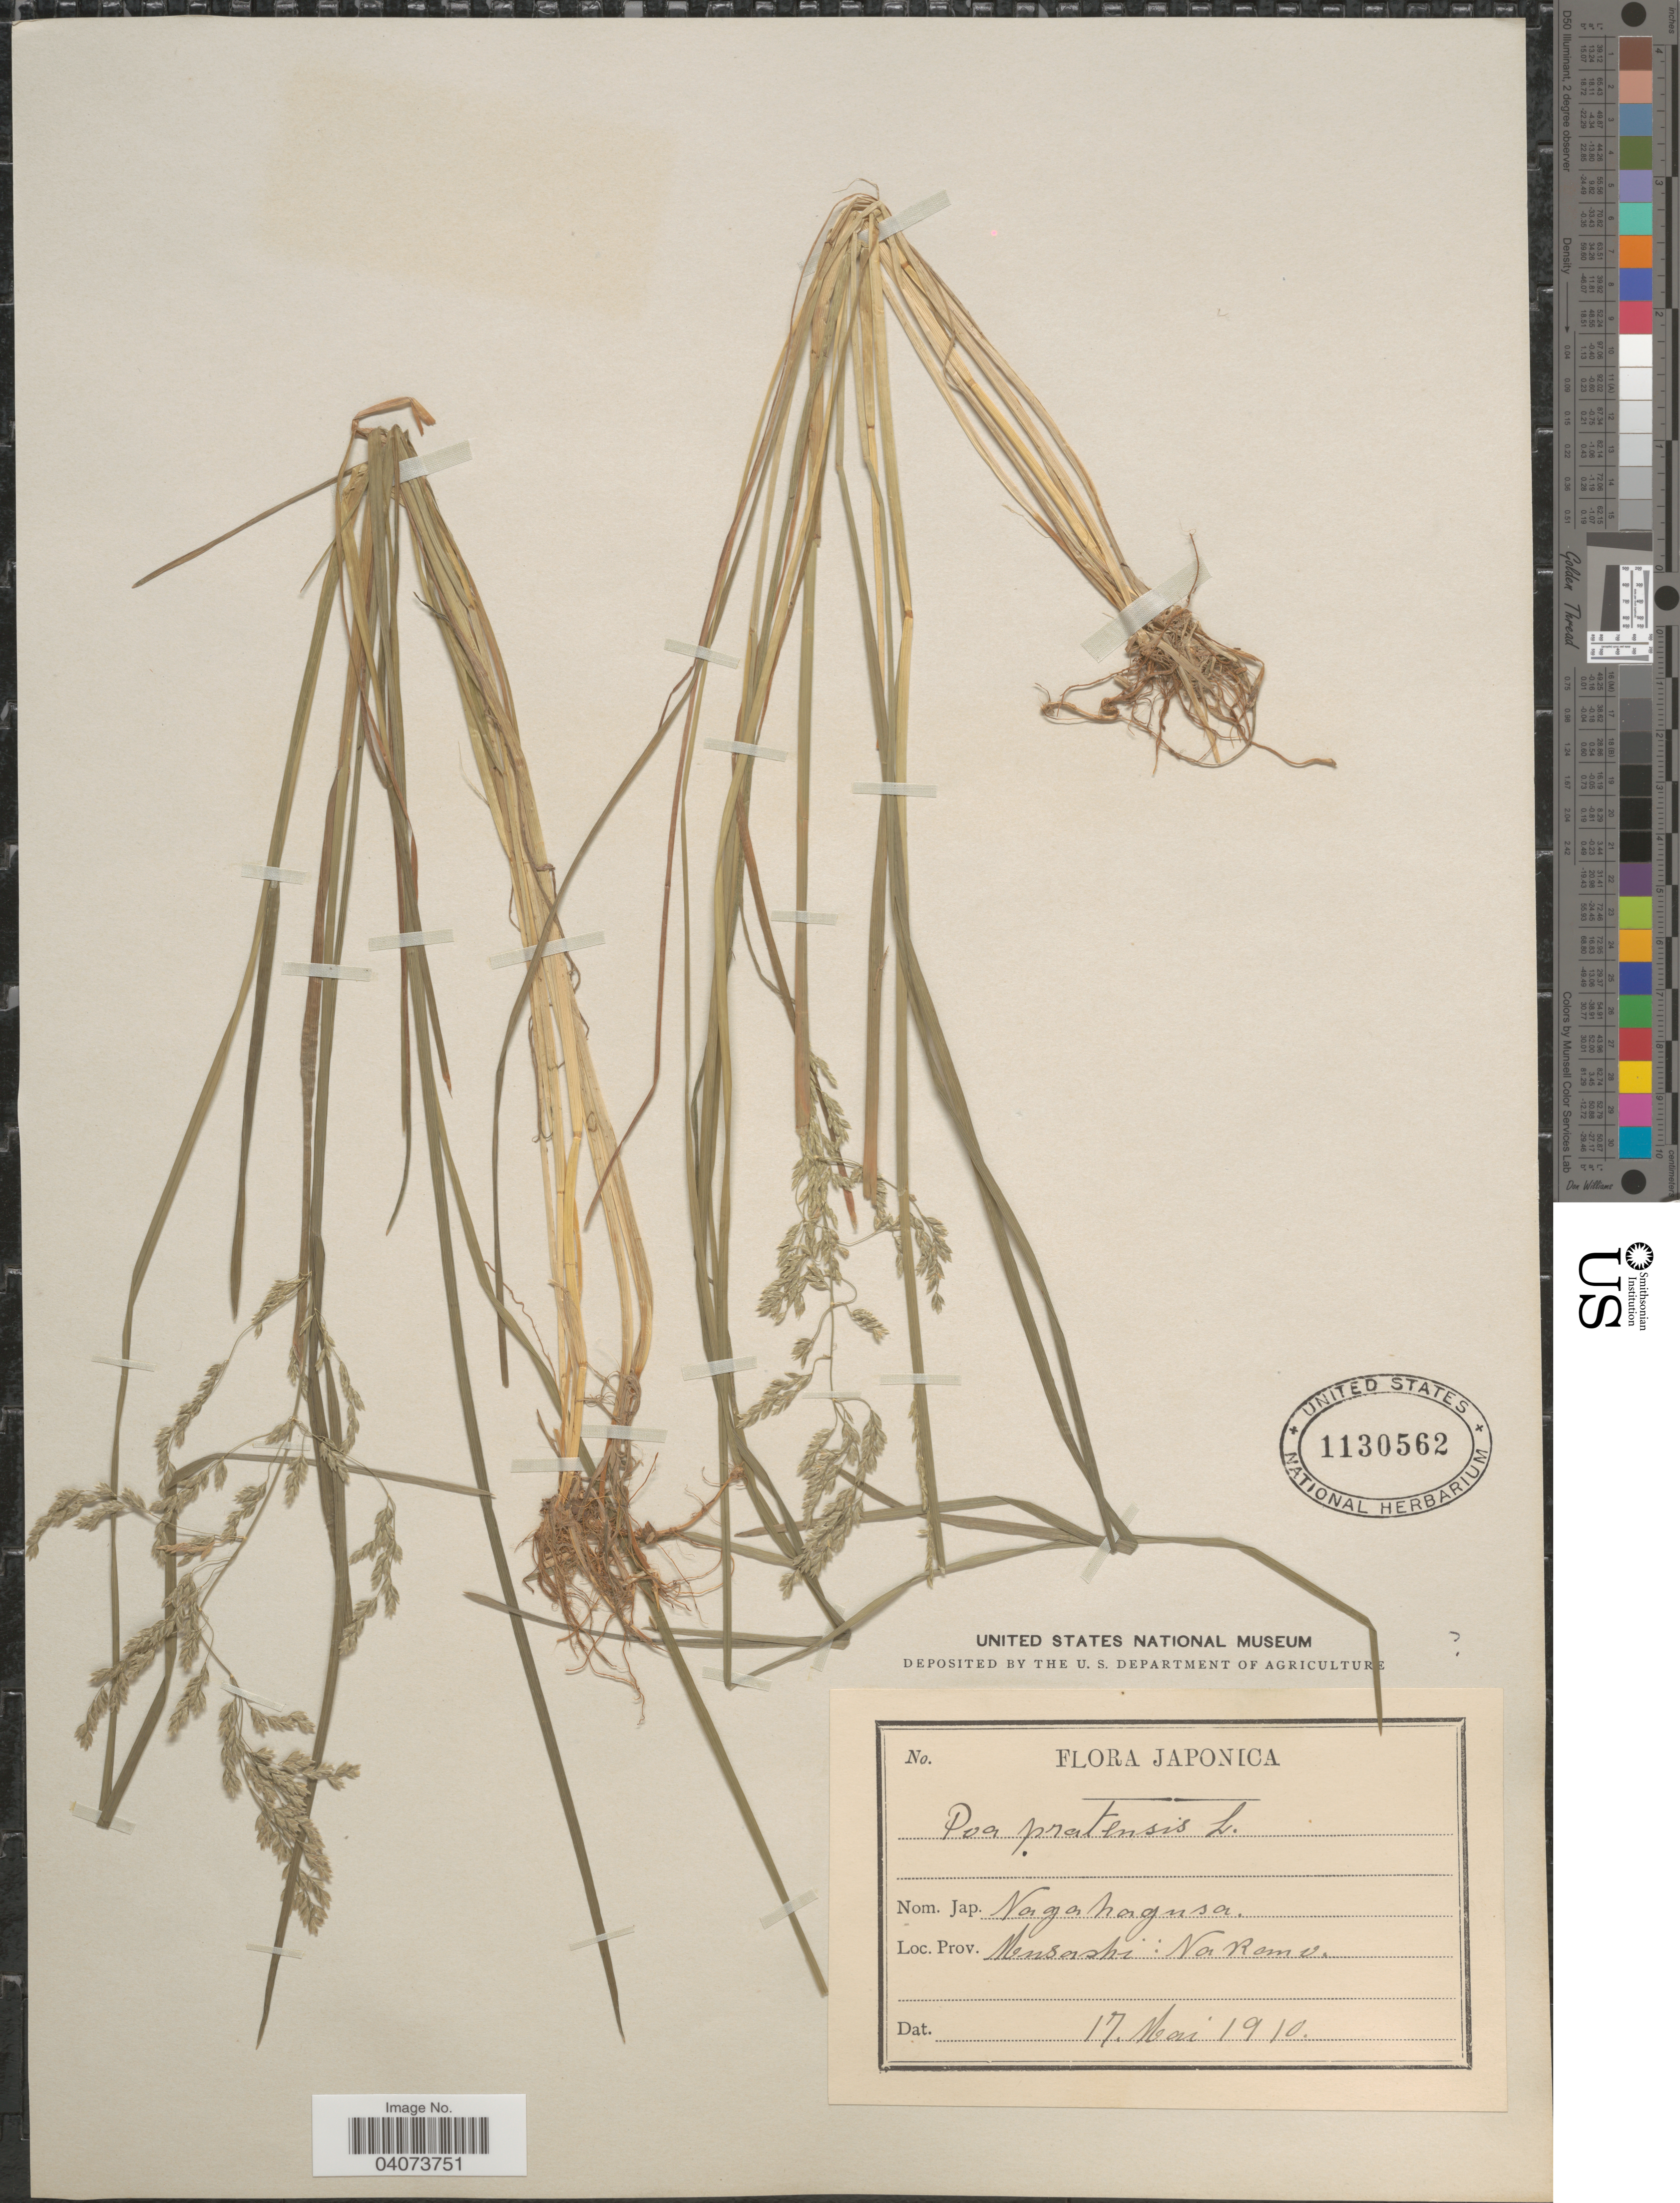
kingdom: Plantae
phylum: Tracheophyta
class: Liliopsida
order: Poales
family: Poaceae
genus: Poa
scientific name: Poa pratensis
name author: L.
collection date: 1910-05-17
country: Japan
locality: Prov. Musashi: Nakano.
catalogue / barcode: US 1130562